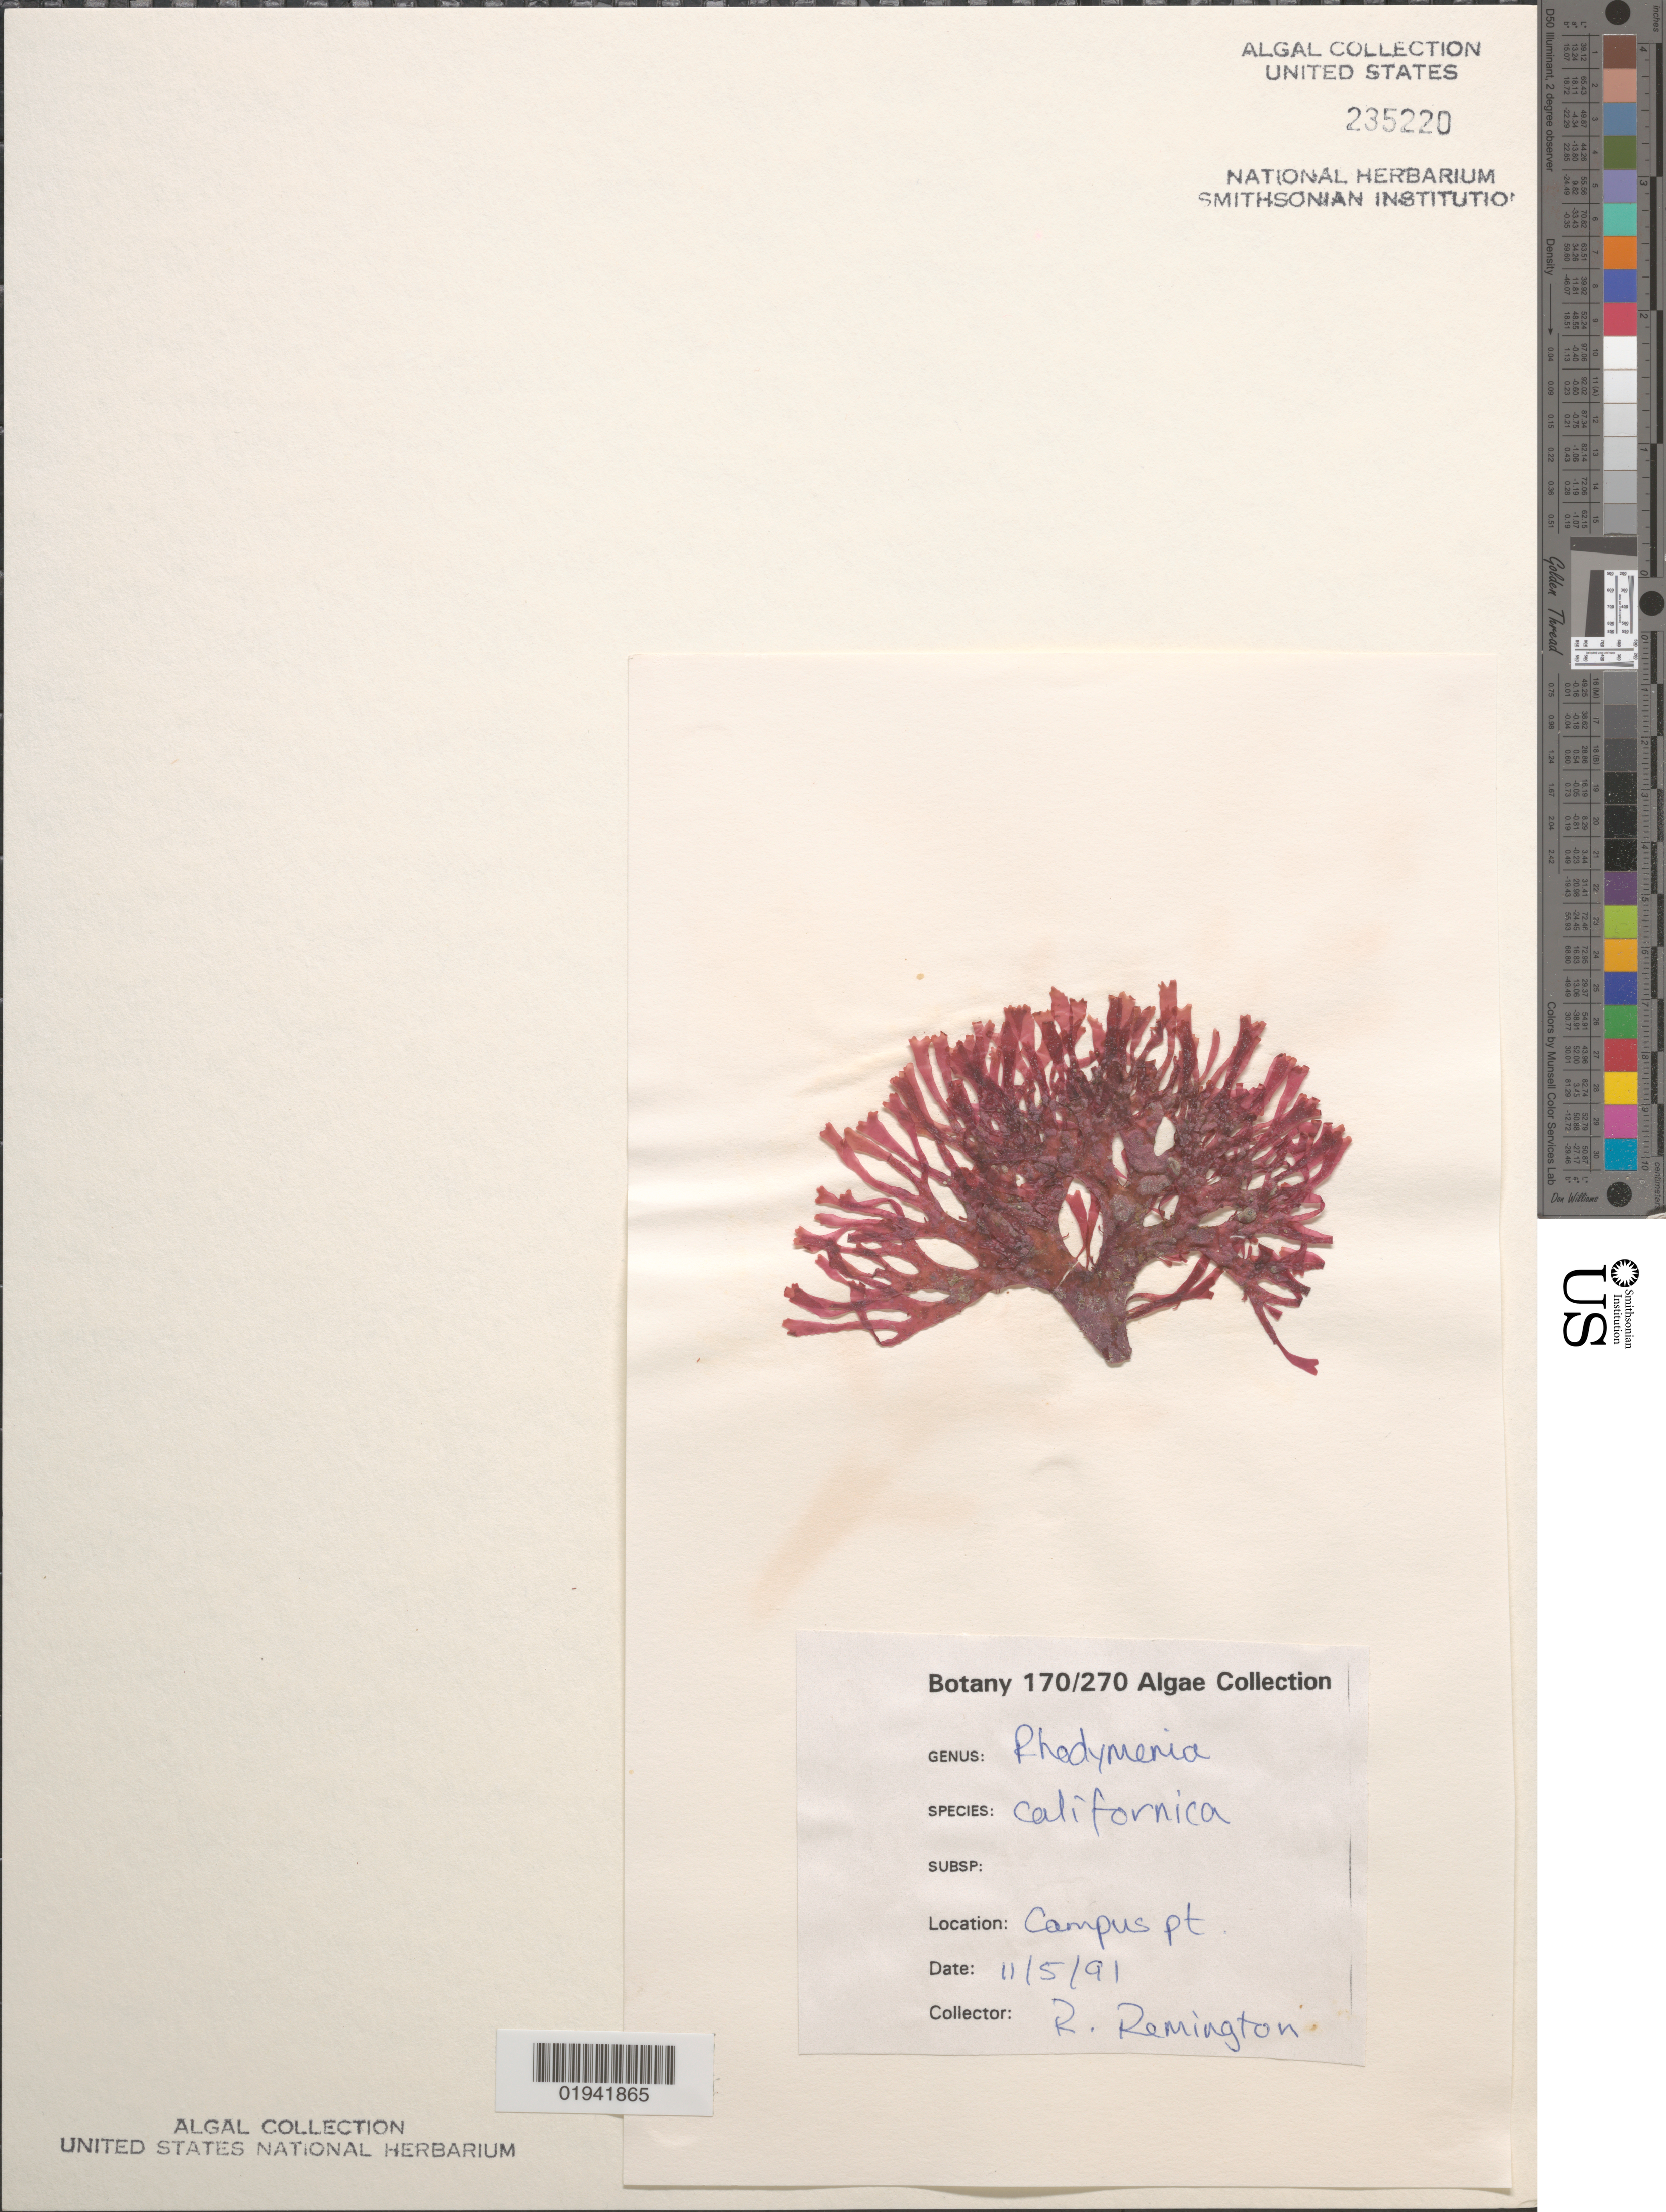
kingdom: Plantae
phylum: Rhodophyta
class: Florideophyceae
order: Rhodymeniales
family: Rhodymeniaceae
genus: Rhodymenia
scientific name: Rhodymenia californica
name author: Kylin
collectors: R. Remington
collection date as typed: Transcribed d/m/y: 5/11/91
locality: Campus pt.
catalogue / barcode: US 235220